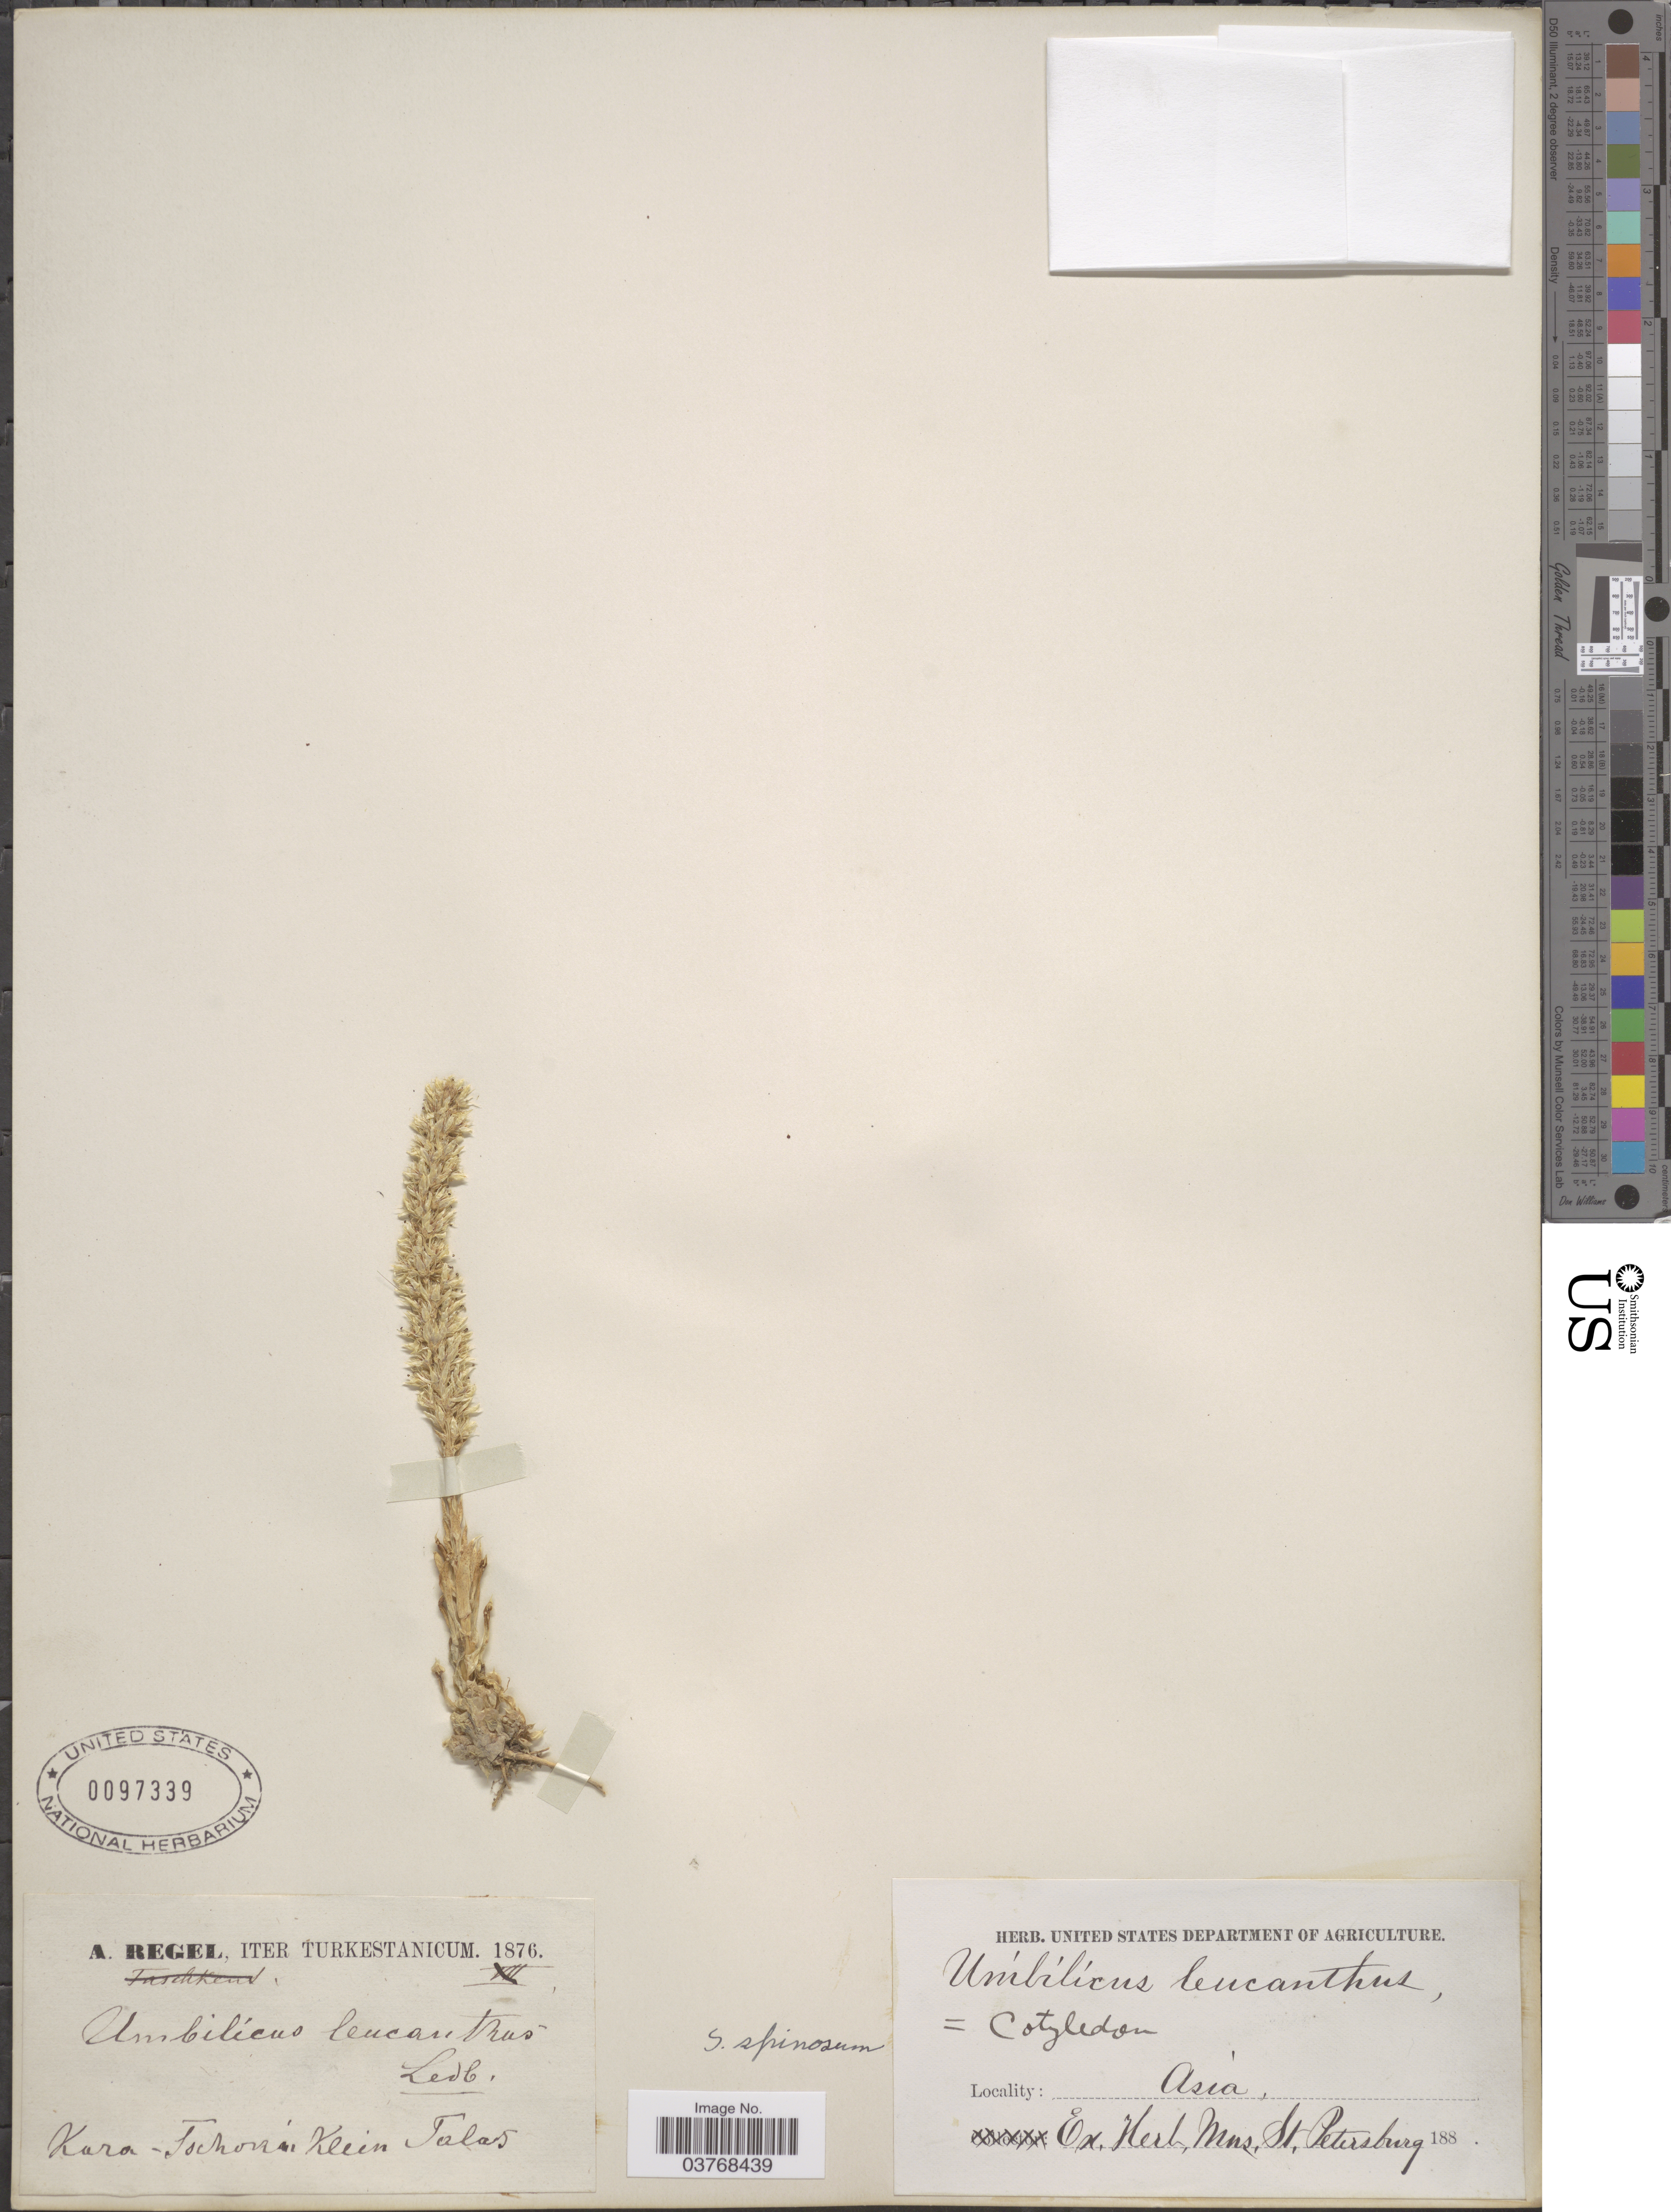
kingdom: Plantae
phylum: Tracheophyta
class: Magnoliopsida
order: Saxifragales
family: Crassulaceae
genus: Orostachys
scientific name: Orostachys spinosa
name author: (L.) Sweet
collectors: A. Regel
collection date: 1876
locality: Iter Turkestanicum. Kara- Tschoni [interpreted] Klein Talas. Asia.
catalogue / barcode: US 97339